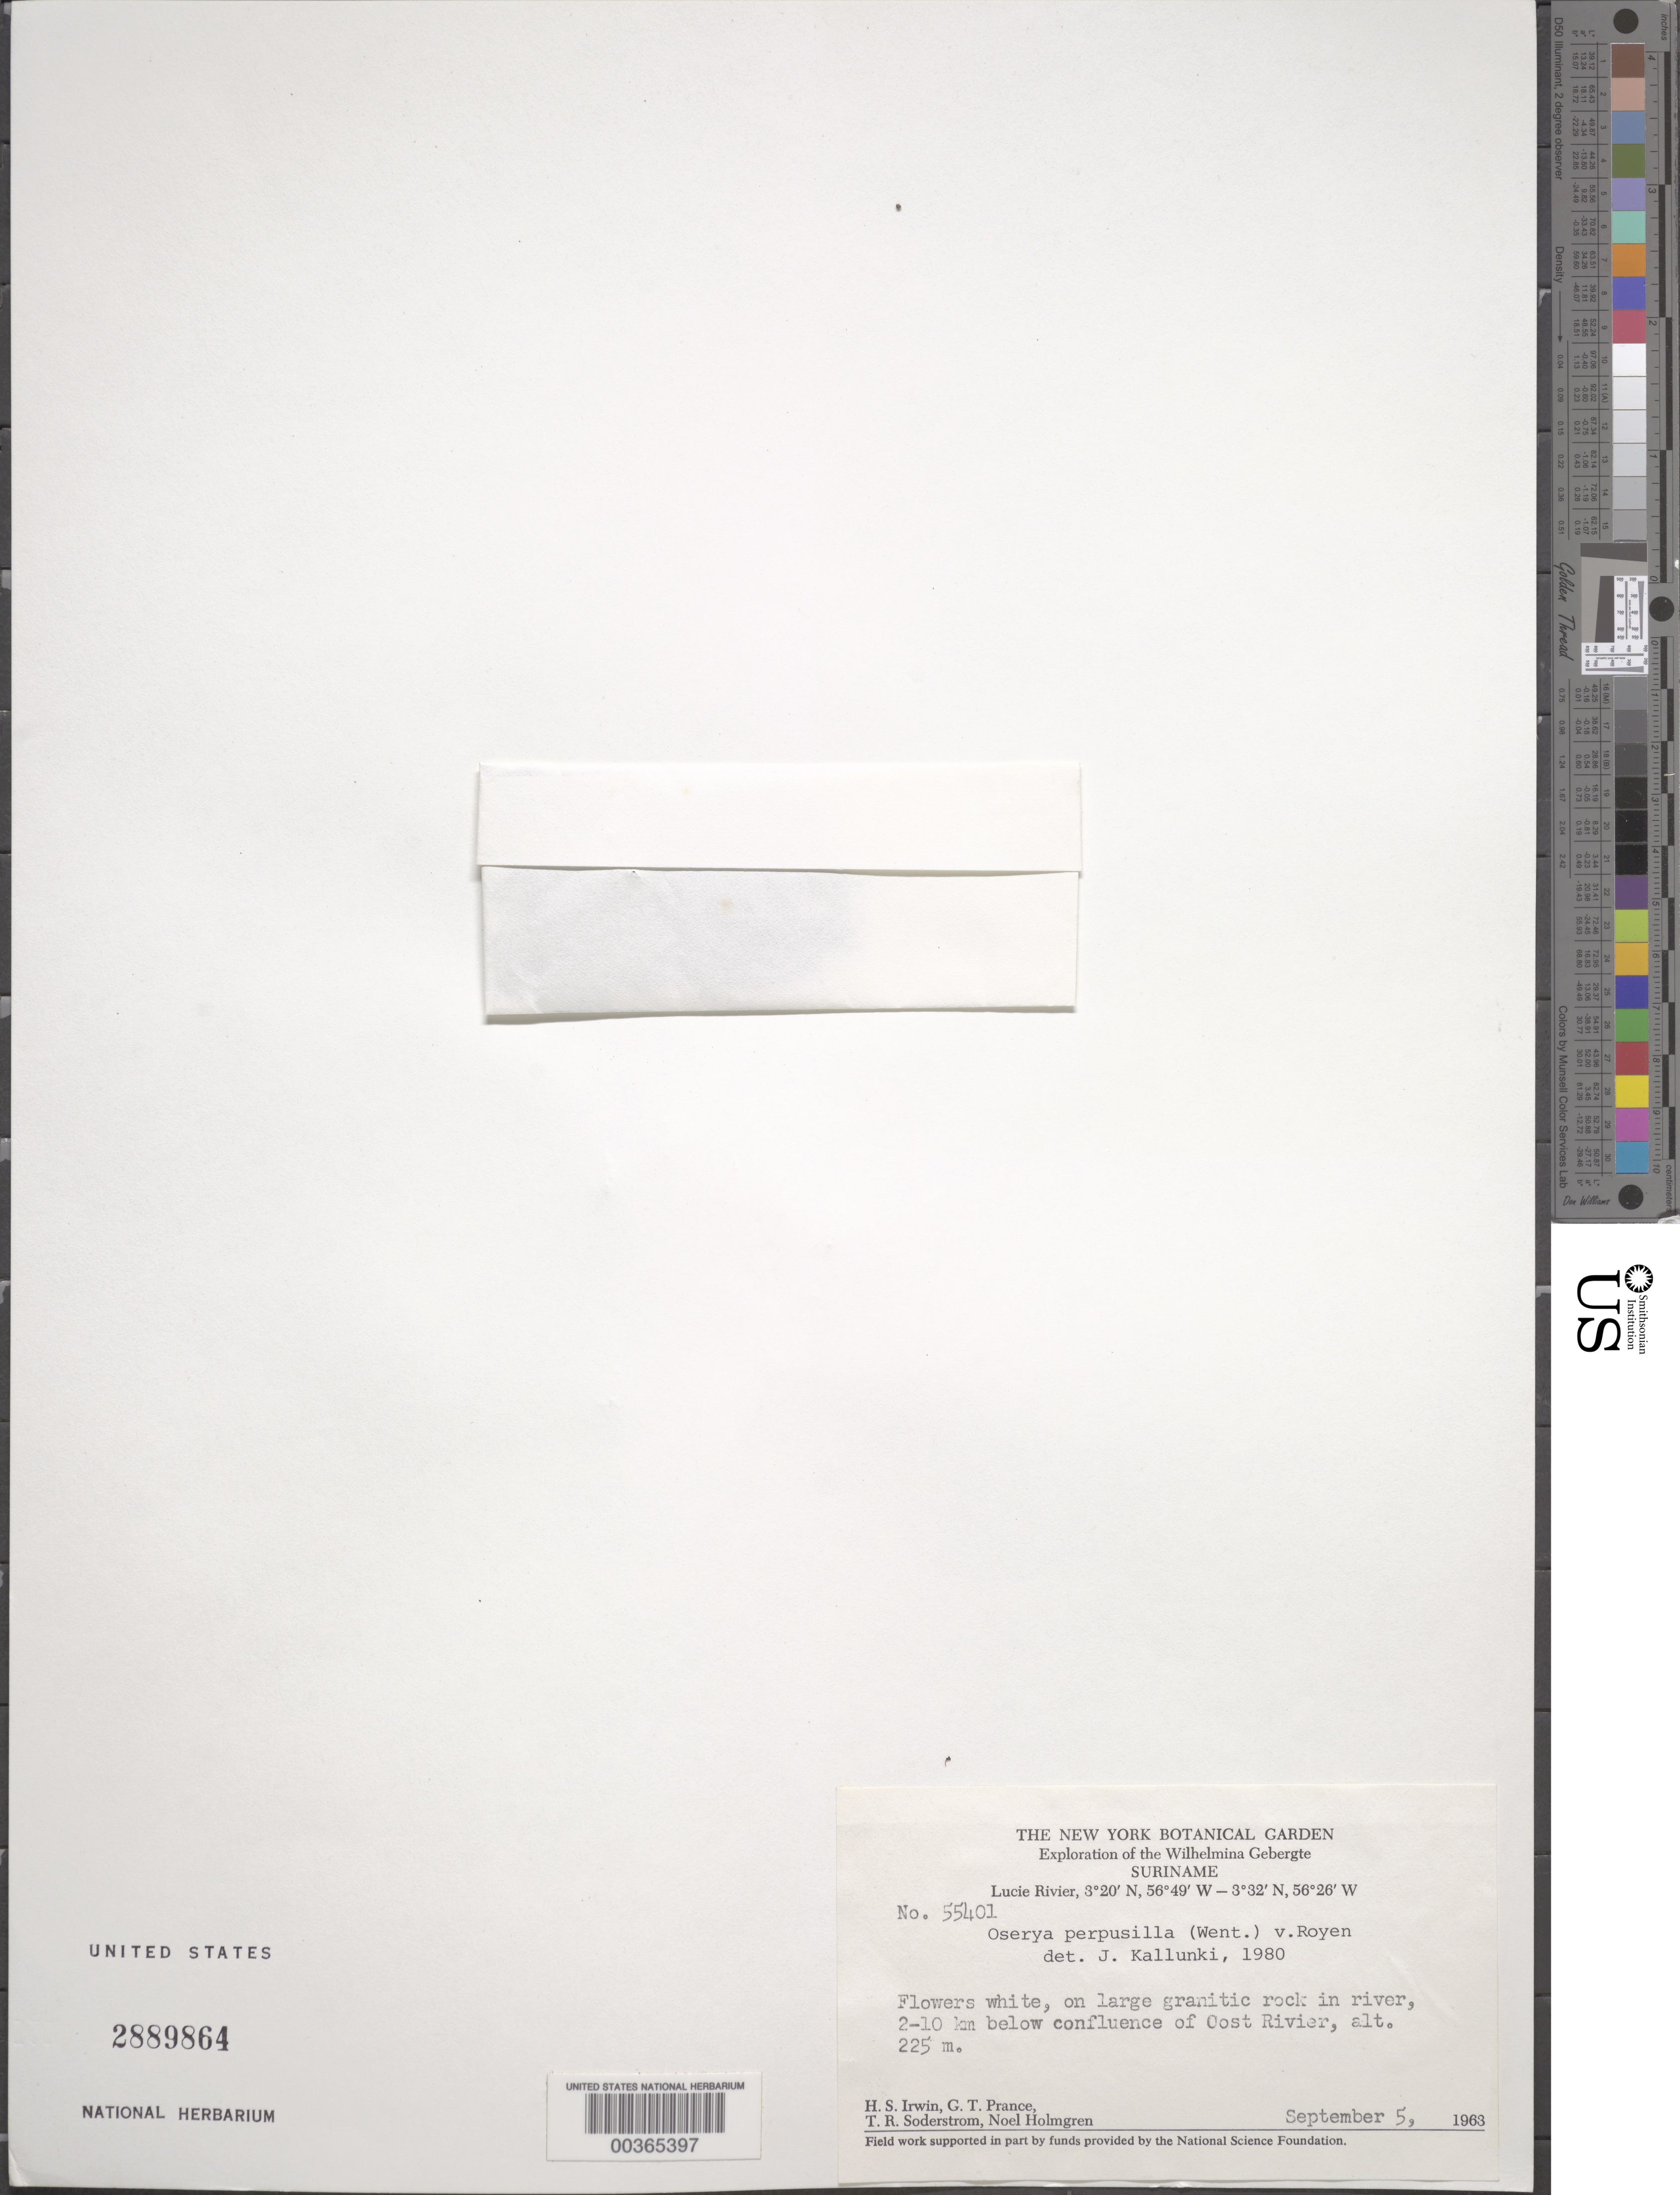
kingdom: Plantae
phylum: Tracheophyta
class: Magnoliopsida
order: Malpighiales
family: Podostemaceae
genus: Oserya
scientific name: Oserya perpusilla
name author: (Went) P. Royen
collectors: H. Irwin, G. T. Prance, T. R. Soderstrom & N. H. Holmgren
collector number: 55401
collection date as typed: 05 Sep 1963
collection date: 1963-09-05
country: Suriname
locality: Lucie river, below confluence of oost river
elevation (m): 225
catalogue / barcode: US 2889864